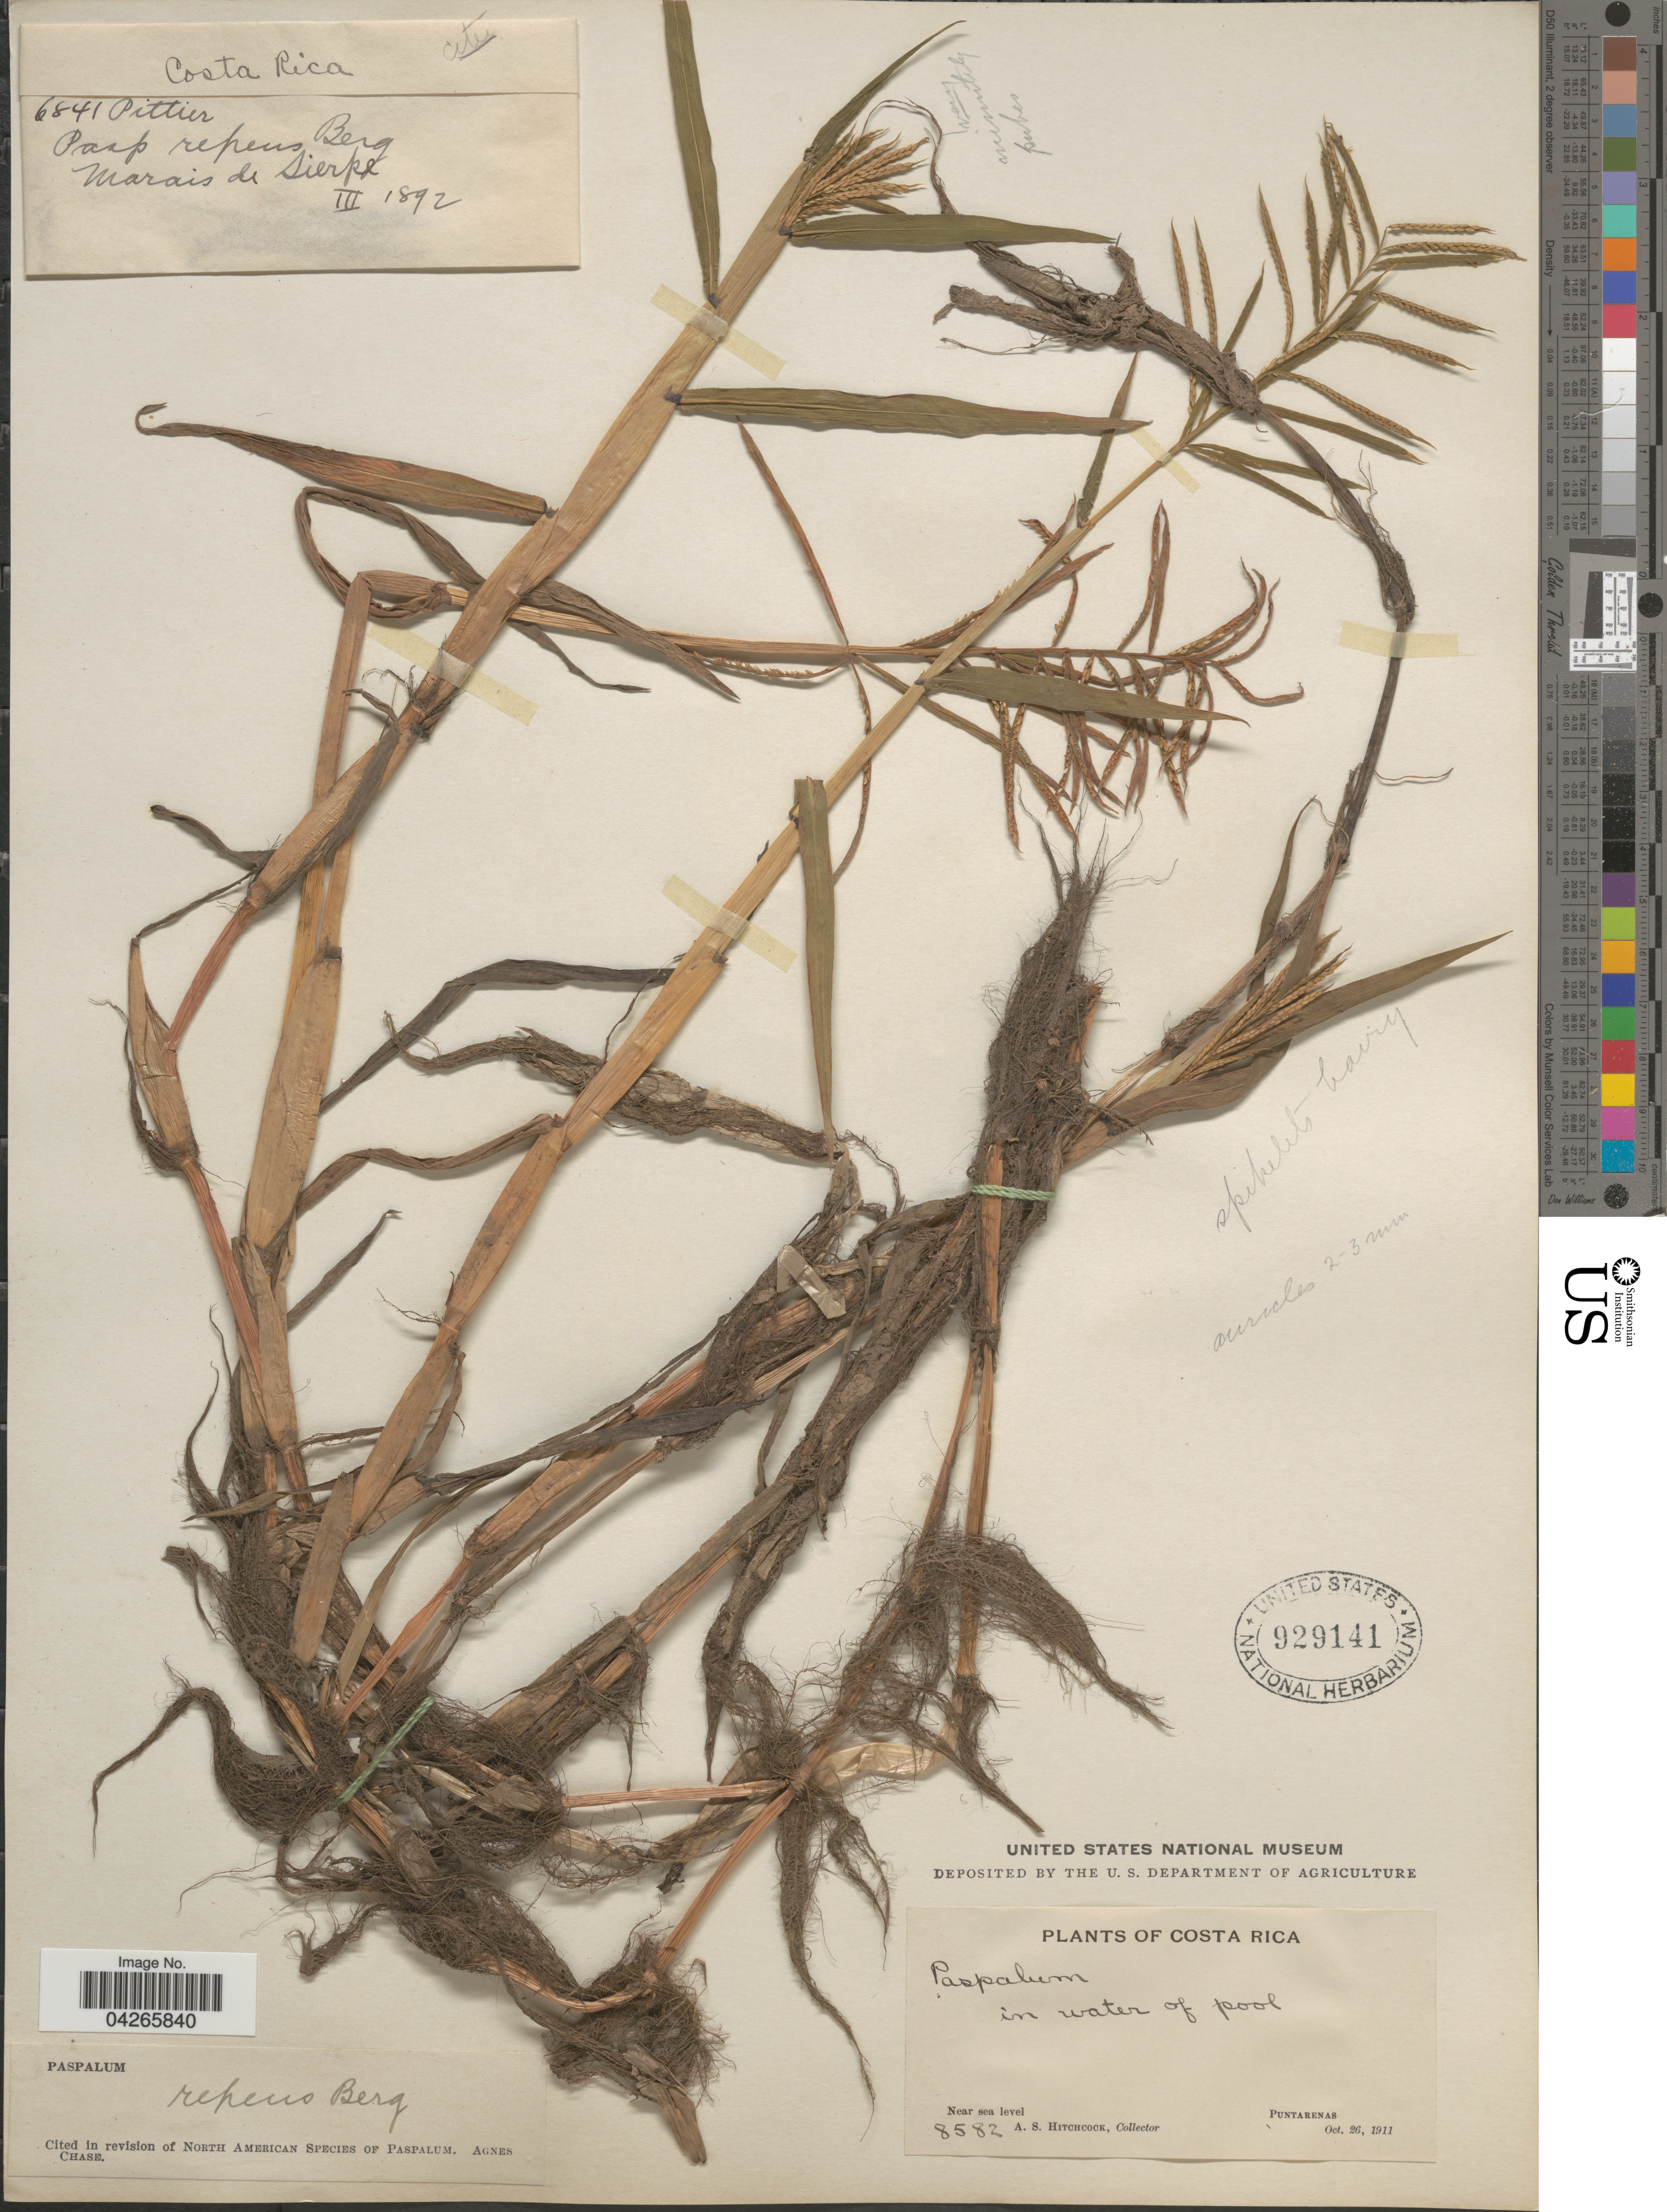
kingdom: Plantae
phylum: Tracheophyta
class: Liliopsida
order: Poales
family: Poaceae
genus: Paspalum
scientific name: Paspalum repens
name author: P.J. Bergius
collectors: A. S. Hitchcock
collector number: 8582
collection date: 1911-10-26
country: Costa Rica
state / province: Puntarenas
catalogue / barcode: US 929141